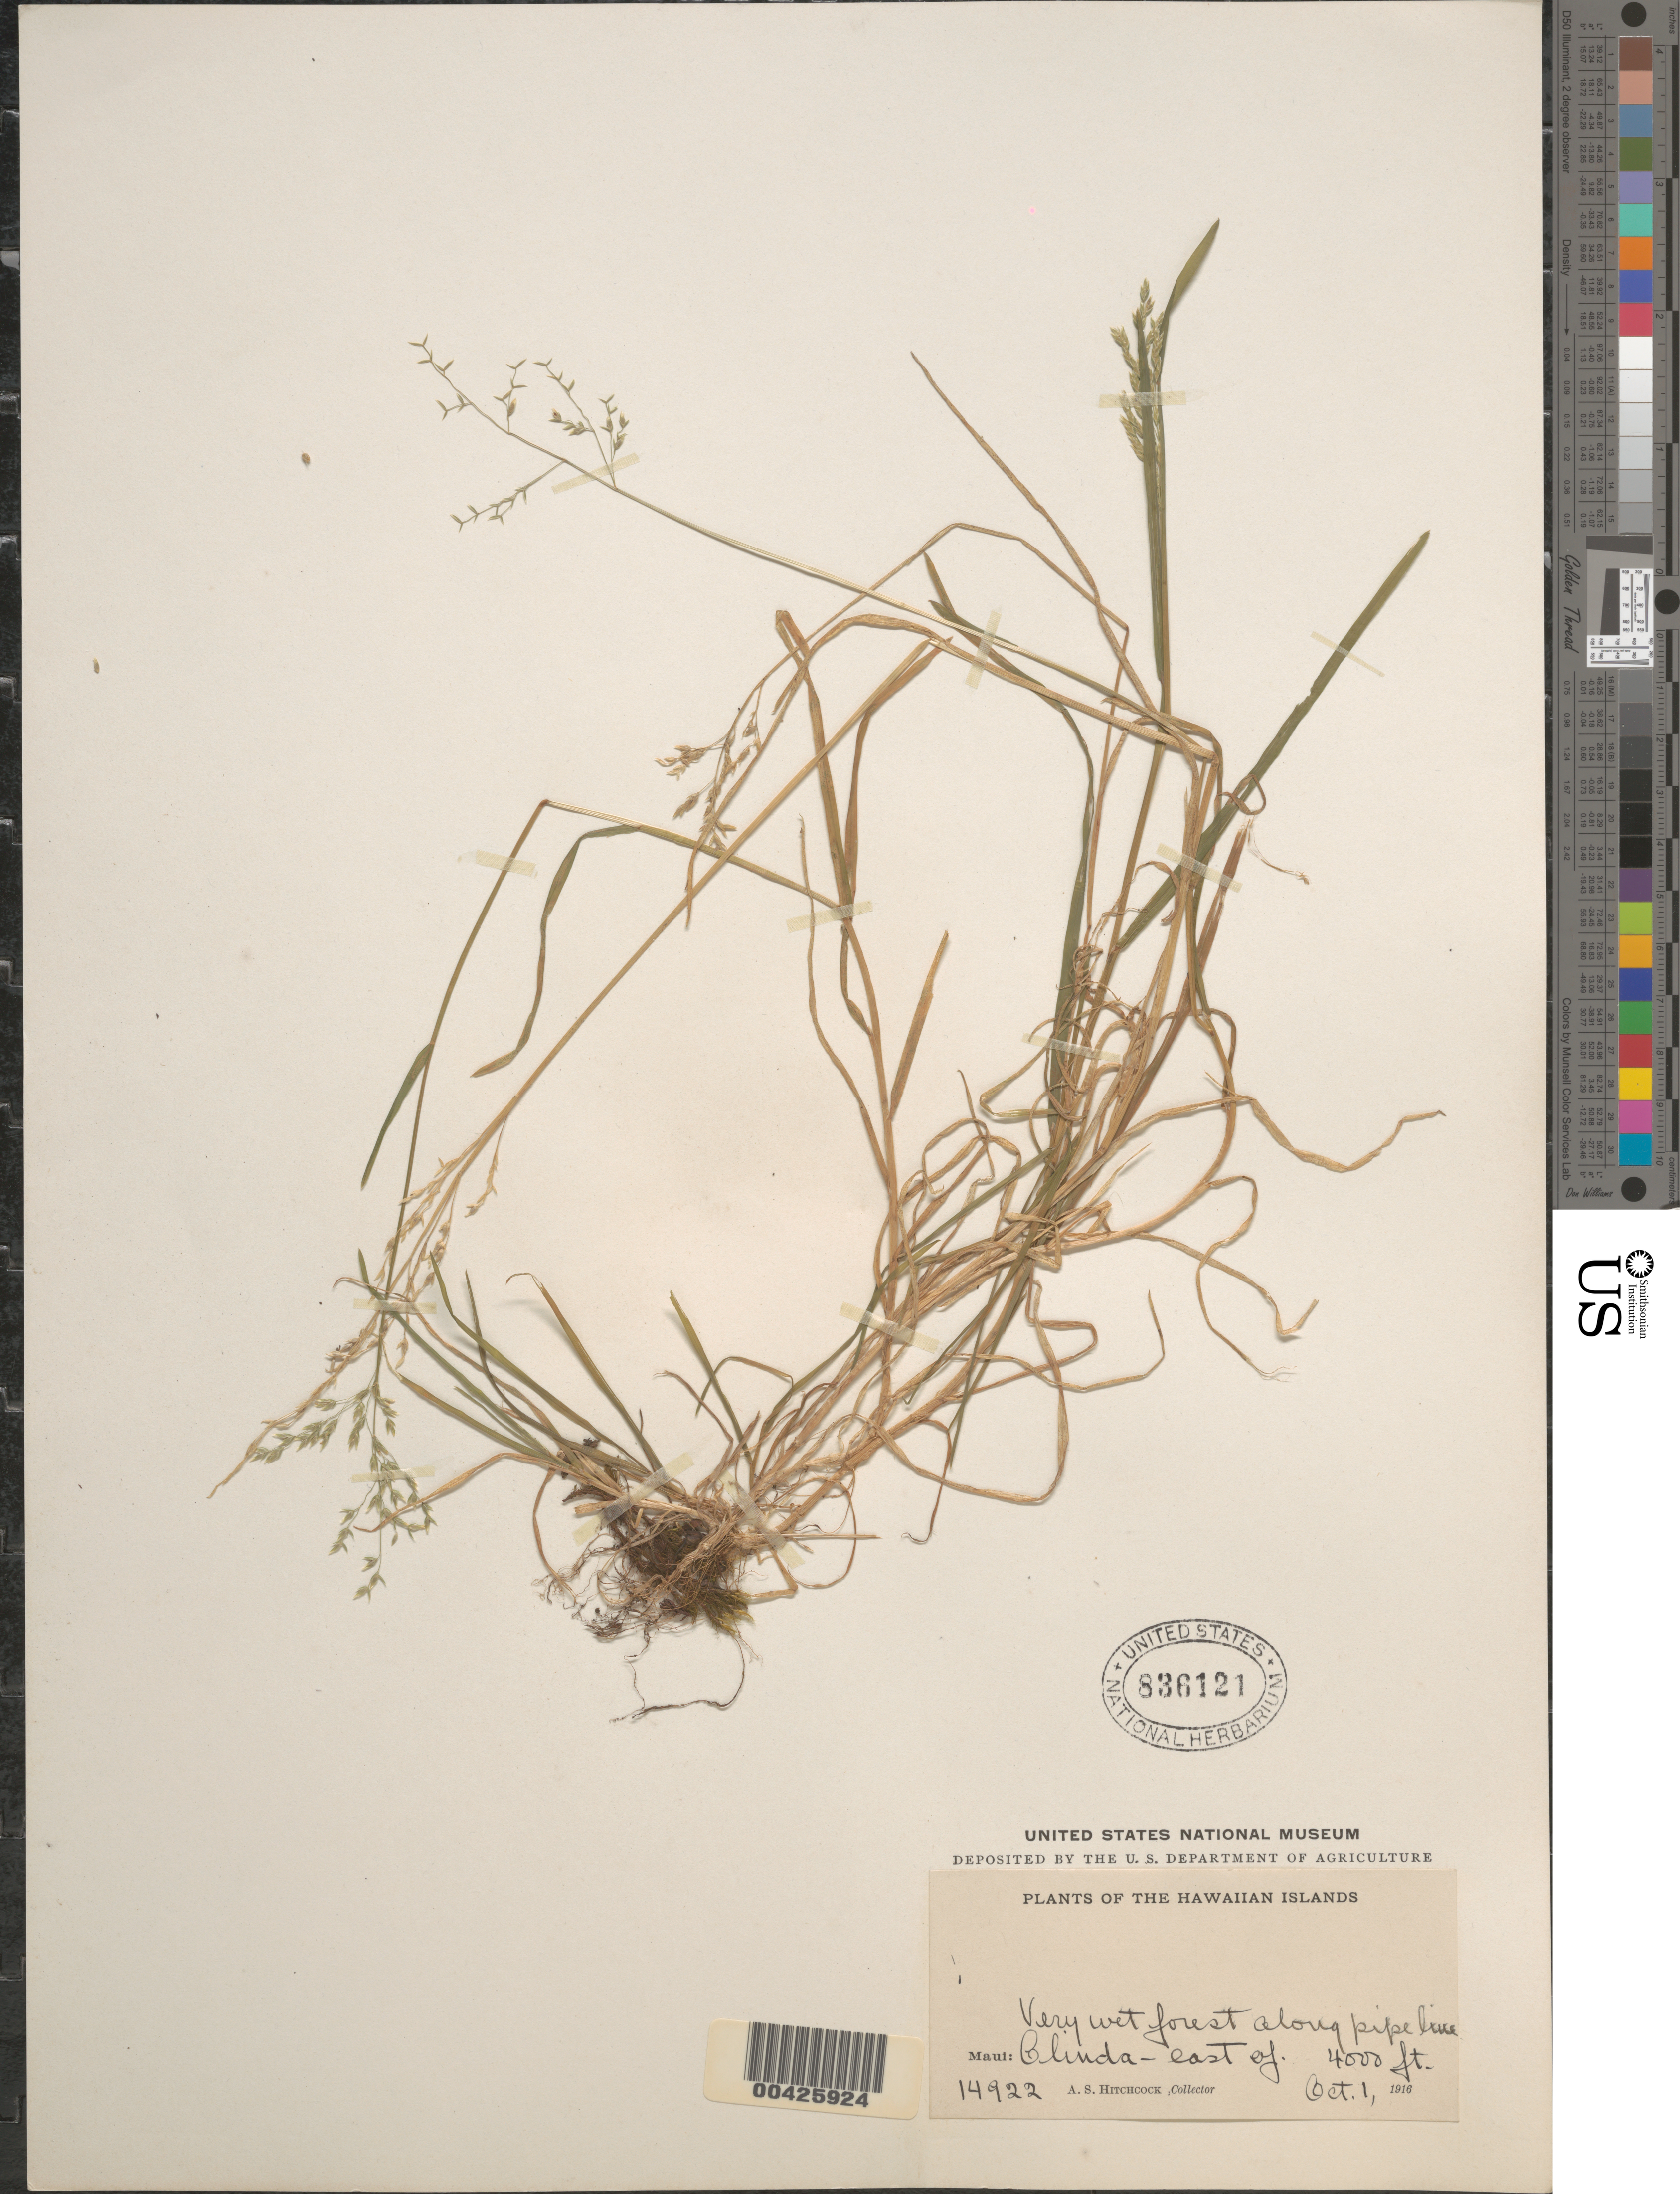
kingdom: Plantae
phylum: Tracheophyta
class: Liliopsida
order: Poales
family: Poaceae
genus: Poa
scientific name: Poa annua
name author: L.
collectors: A. S. Hitchcock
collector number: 14922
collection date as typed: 1 Oct 1916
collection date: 1916-10-01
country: United States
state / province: Hawaii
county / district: Maui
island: Maui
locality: E of Olinda, along pipeline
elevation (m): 1219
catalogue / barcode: US 836121